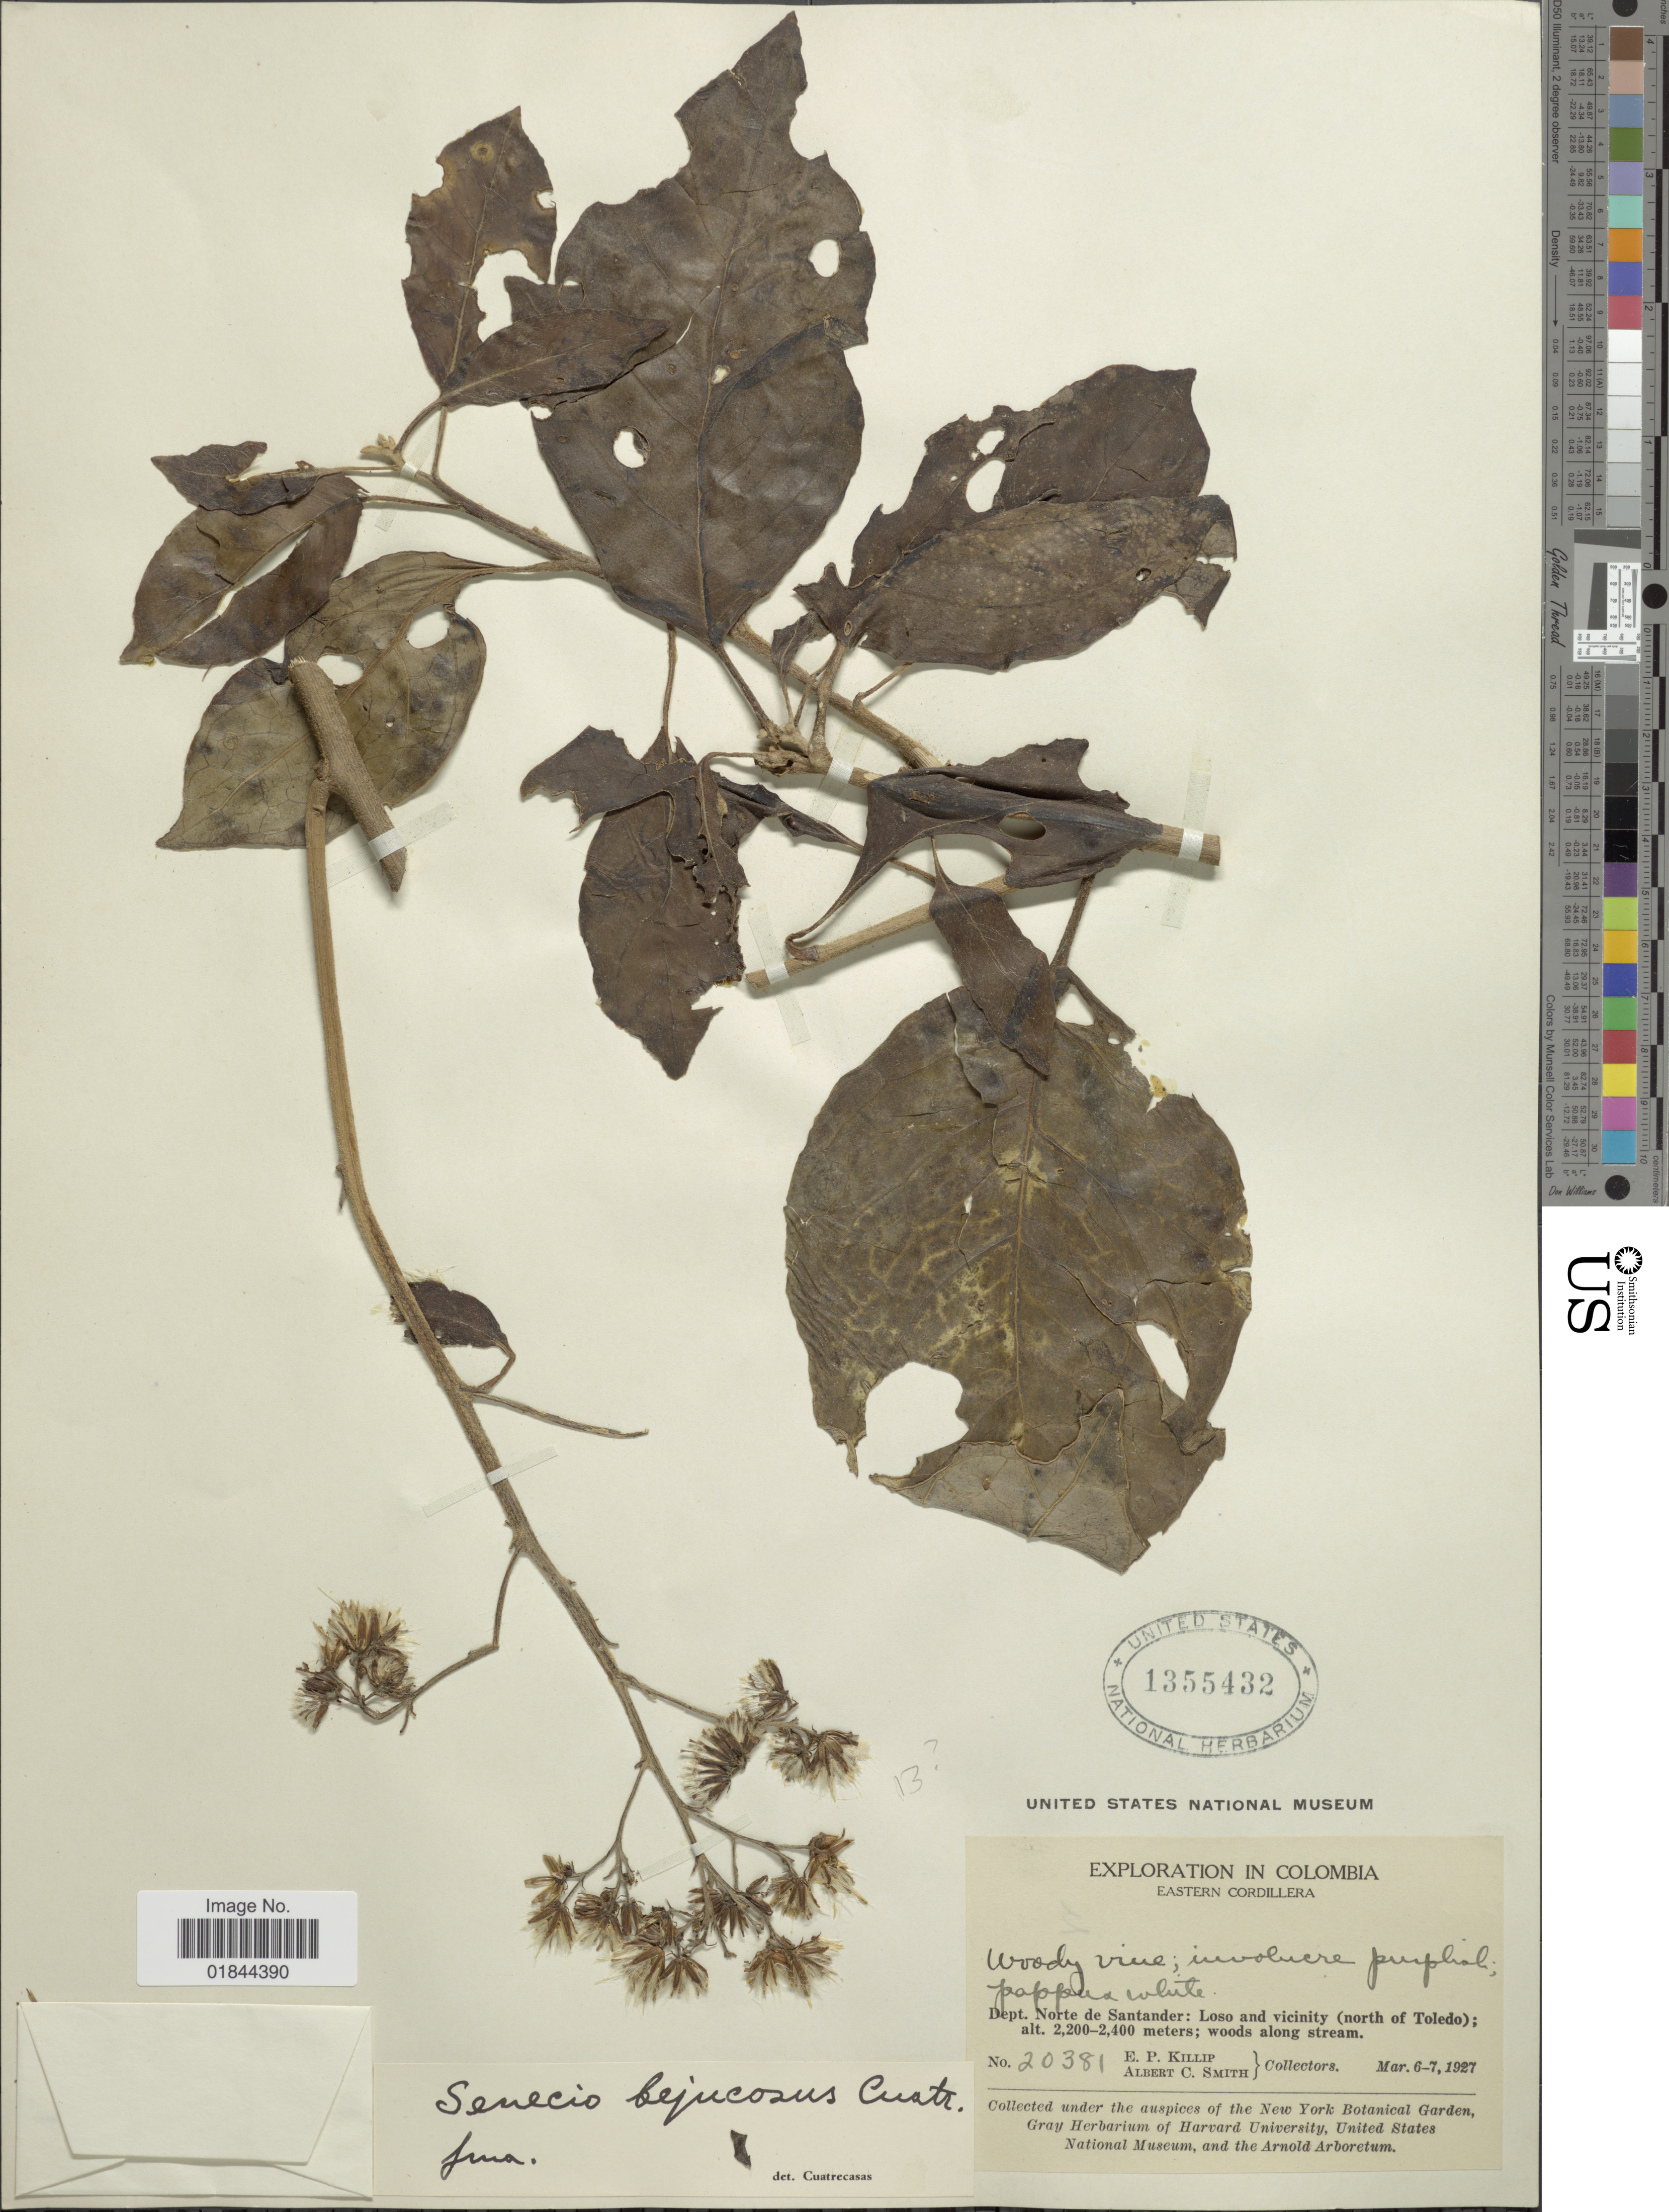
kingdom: Plantae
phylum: Tracheophyta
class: Magnoliopsida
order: Asterales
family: Asteraceae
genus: Pentacalia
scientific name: Pentacalia breviligulata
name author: (Hieron.) Cuatrec.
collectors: E. P. Killip & A. C. Smith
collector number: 20381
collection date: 1927-03-06/1927-03-07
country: Colombia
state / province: Norte de Santander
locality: Eastern Cordillera, Dep Norte de Santander: Loso and vicinity (north of Toledo); woods along stream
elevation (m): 2200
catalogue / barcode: US 1355432